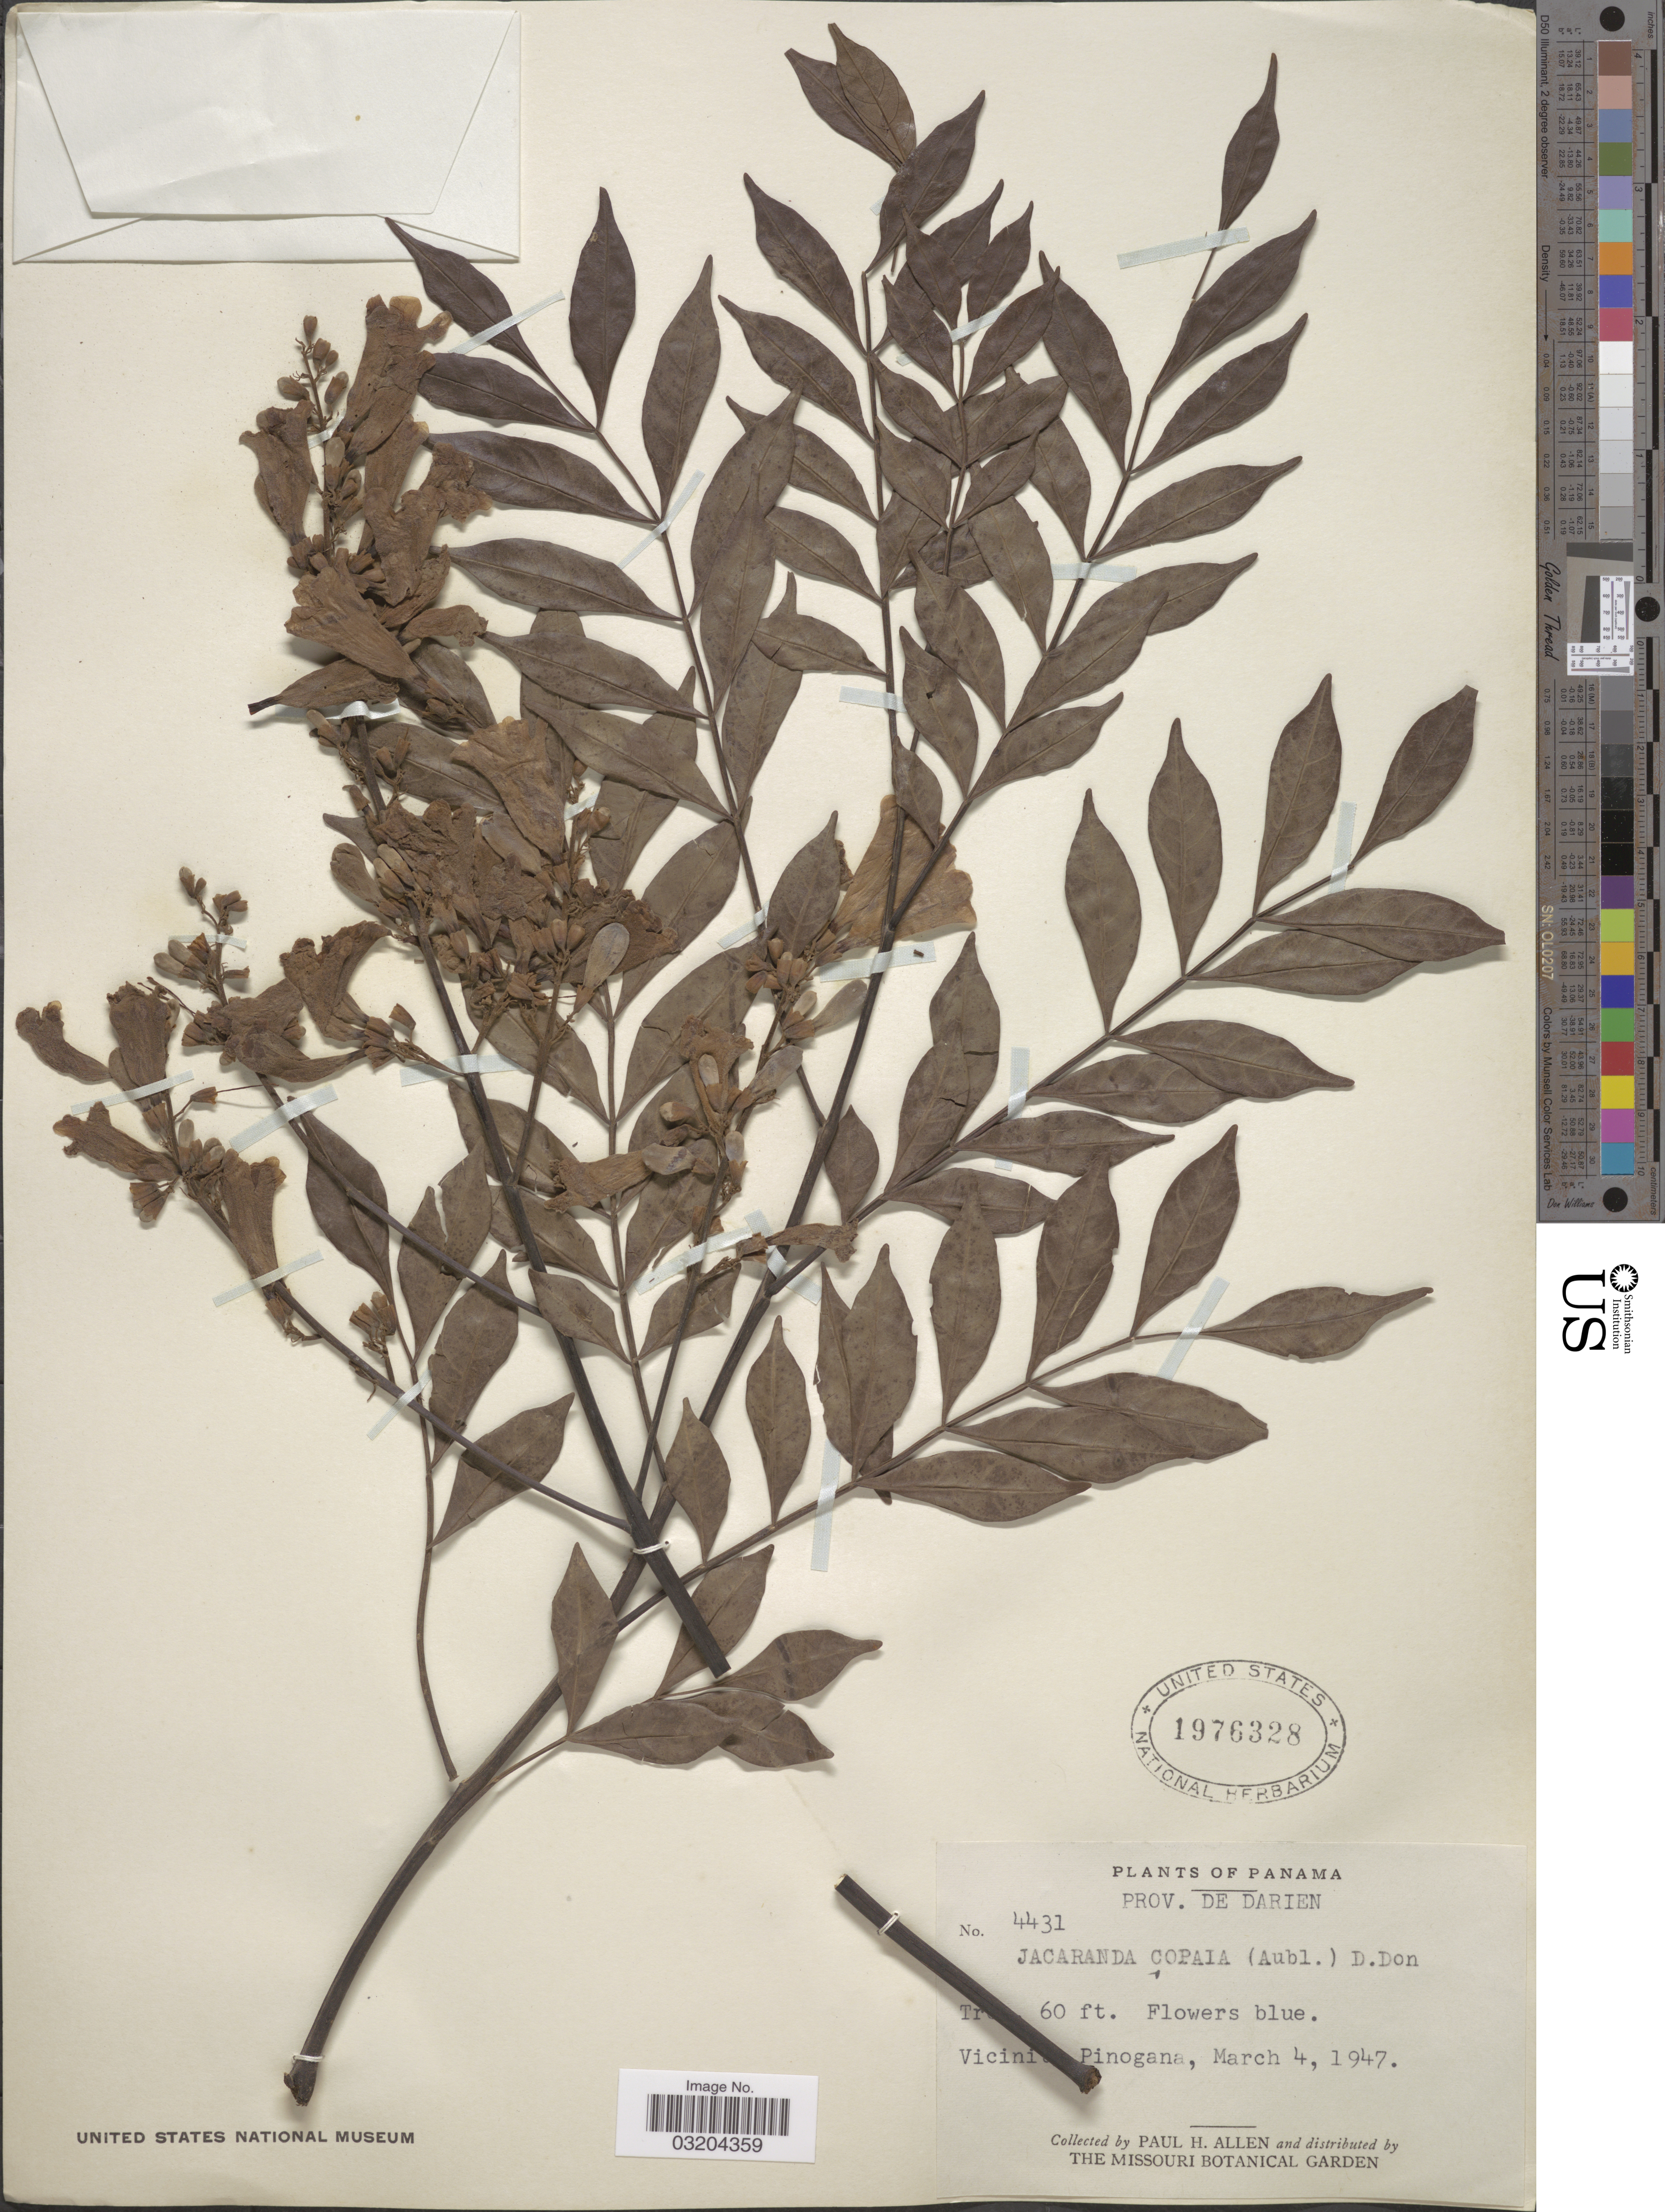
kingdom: Plantae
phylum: Tracheophyta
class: Magnoliopsida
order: Lamiales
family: Bignoniaceae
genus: Jacaranda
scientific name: Jacaranda copaia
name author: (Aubl.) D. Don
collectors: P. H. Allen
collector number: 4431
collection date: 1947-03-04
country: Panama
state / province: Darién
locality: Vicinity Pinogana.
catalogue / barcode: US 1976328